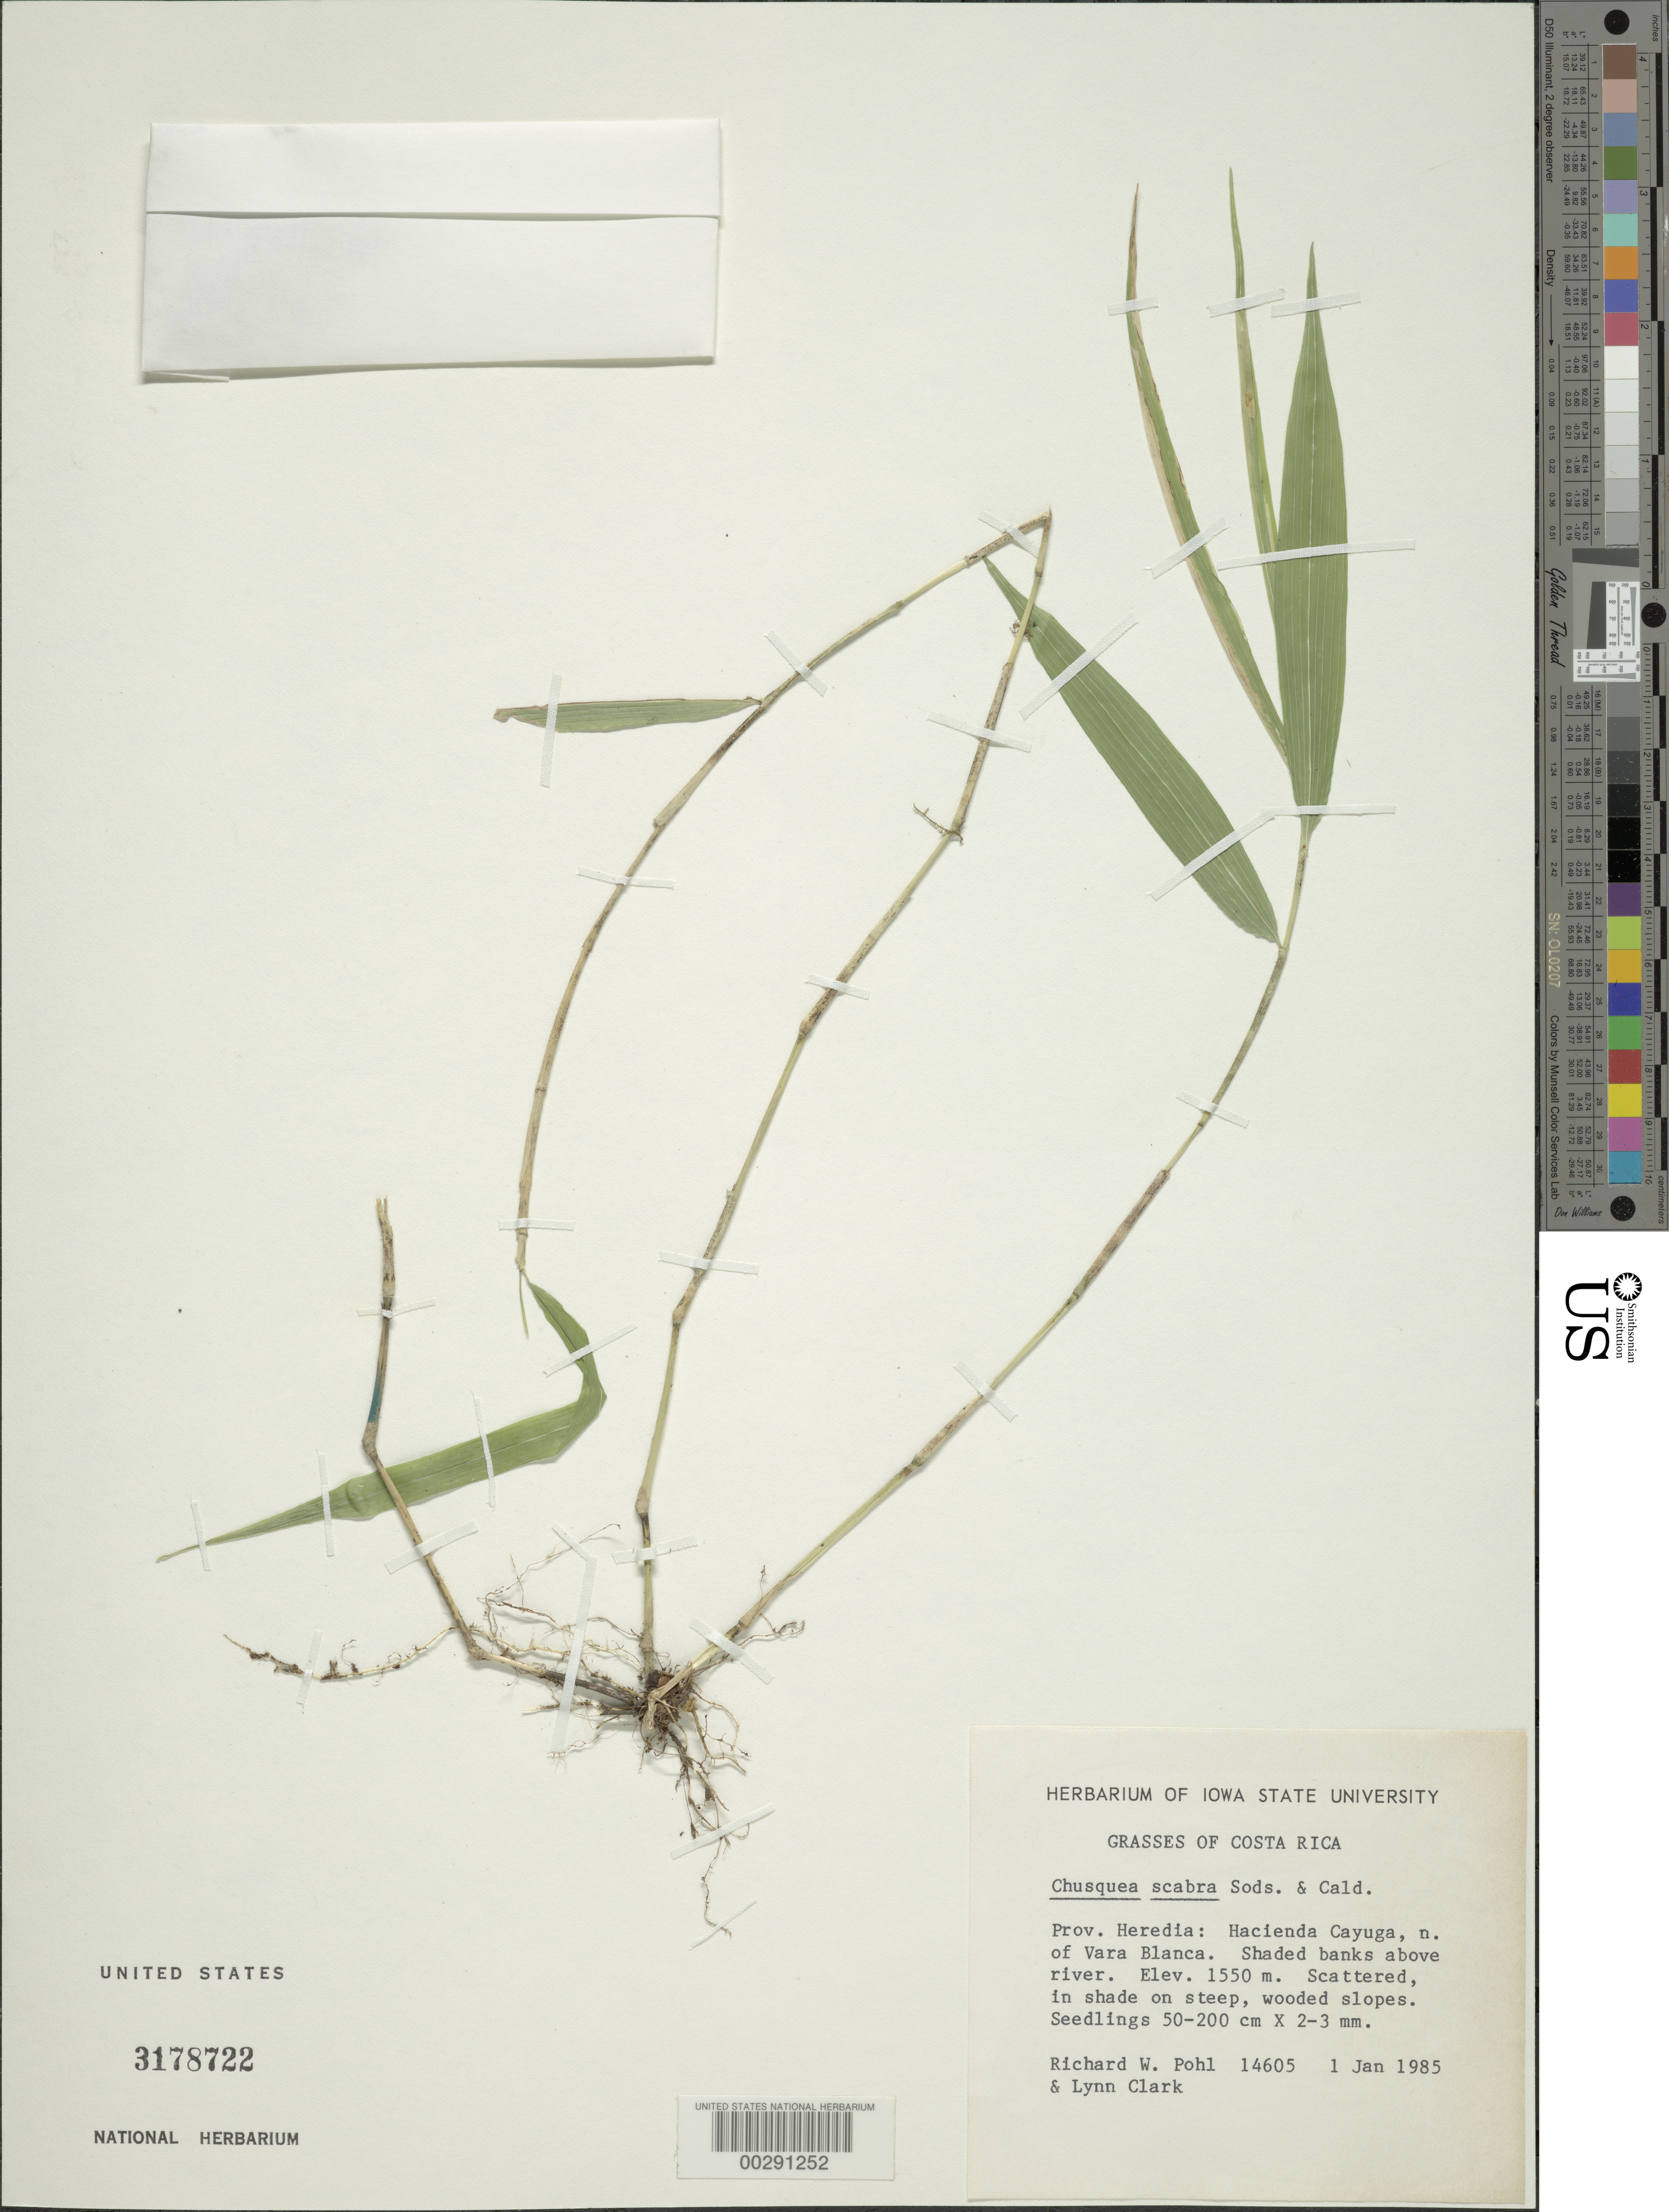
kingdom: Plantae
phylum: Tracheophyta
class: Liliopsida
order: Poales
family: Poaceae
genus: Chusquea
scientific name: Chusquea scabra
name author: Soderstr. & C. E. Calderón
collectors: R. W. Pohl & L. G. Clark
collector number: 14605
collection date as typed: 01 Jan 1985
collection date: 1985-01-01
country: Costa Rica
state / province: Heredia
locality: Hacienda cayuga n of vara blanca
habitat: Steep, wooded slopes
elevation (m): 1550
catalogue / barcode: US 3178722